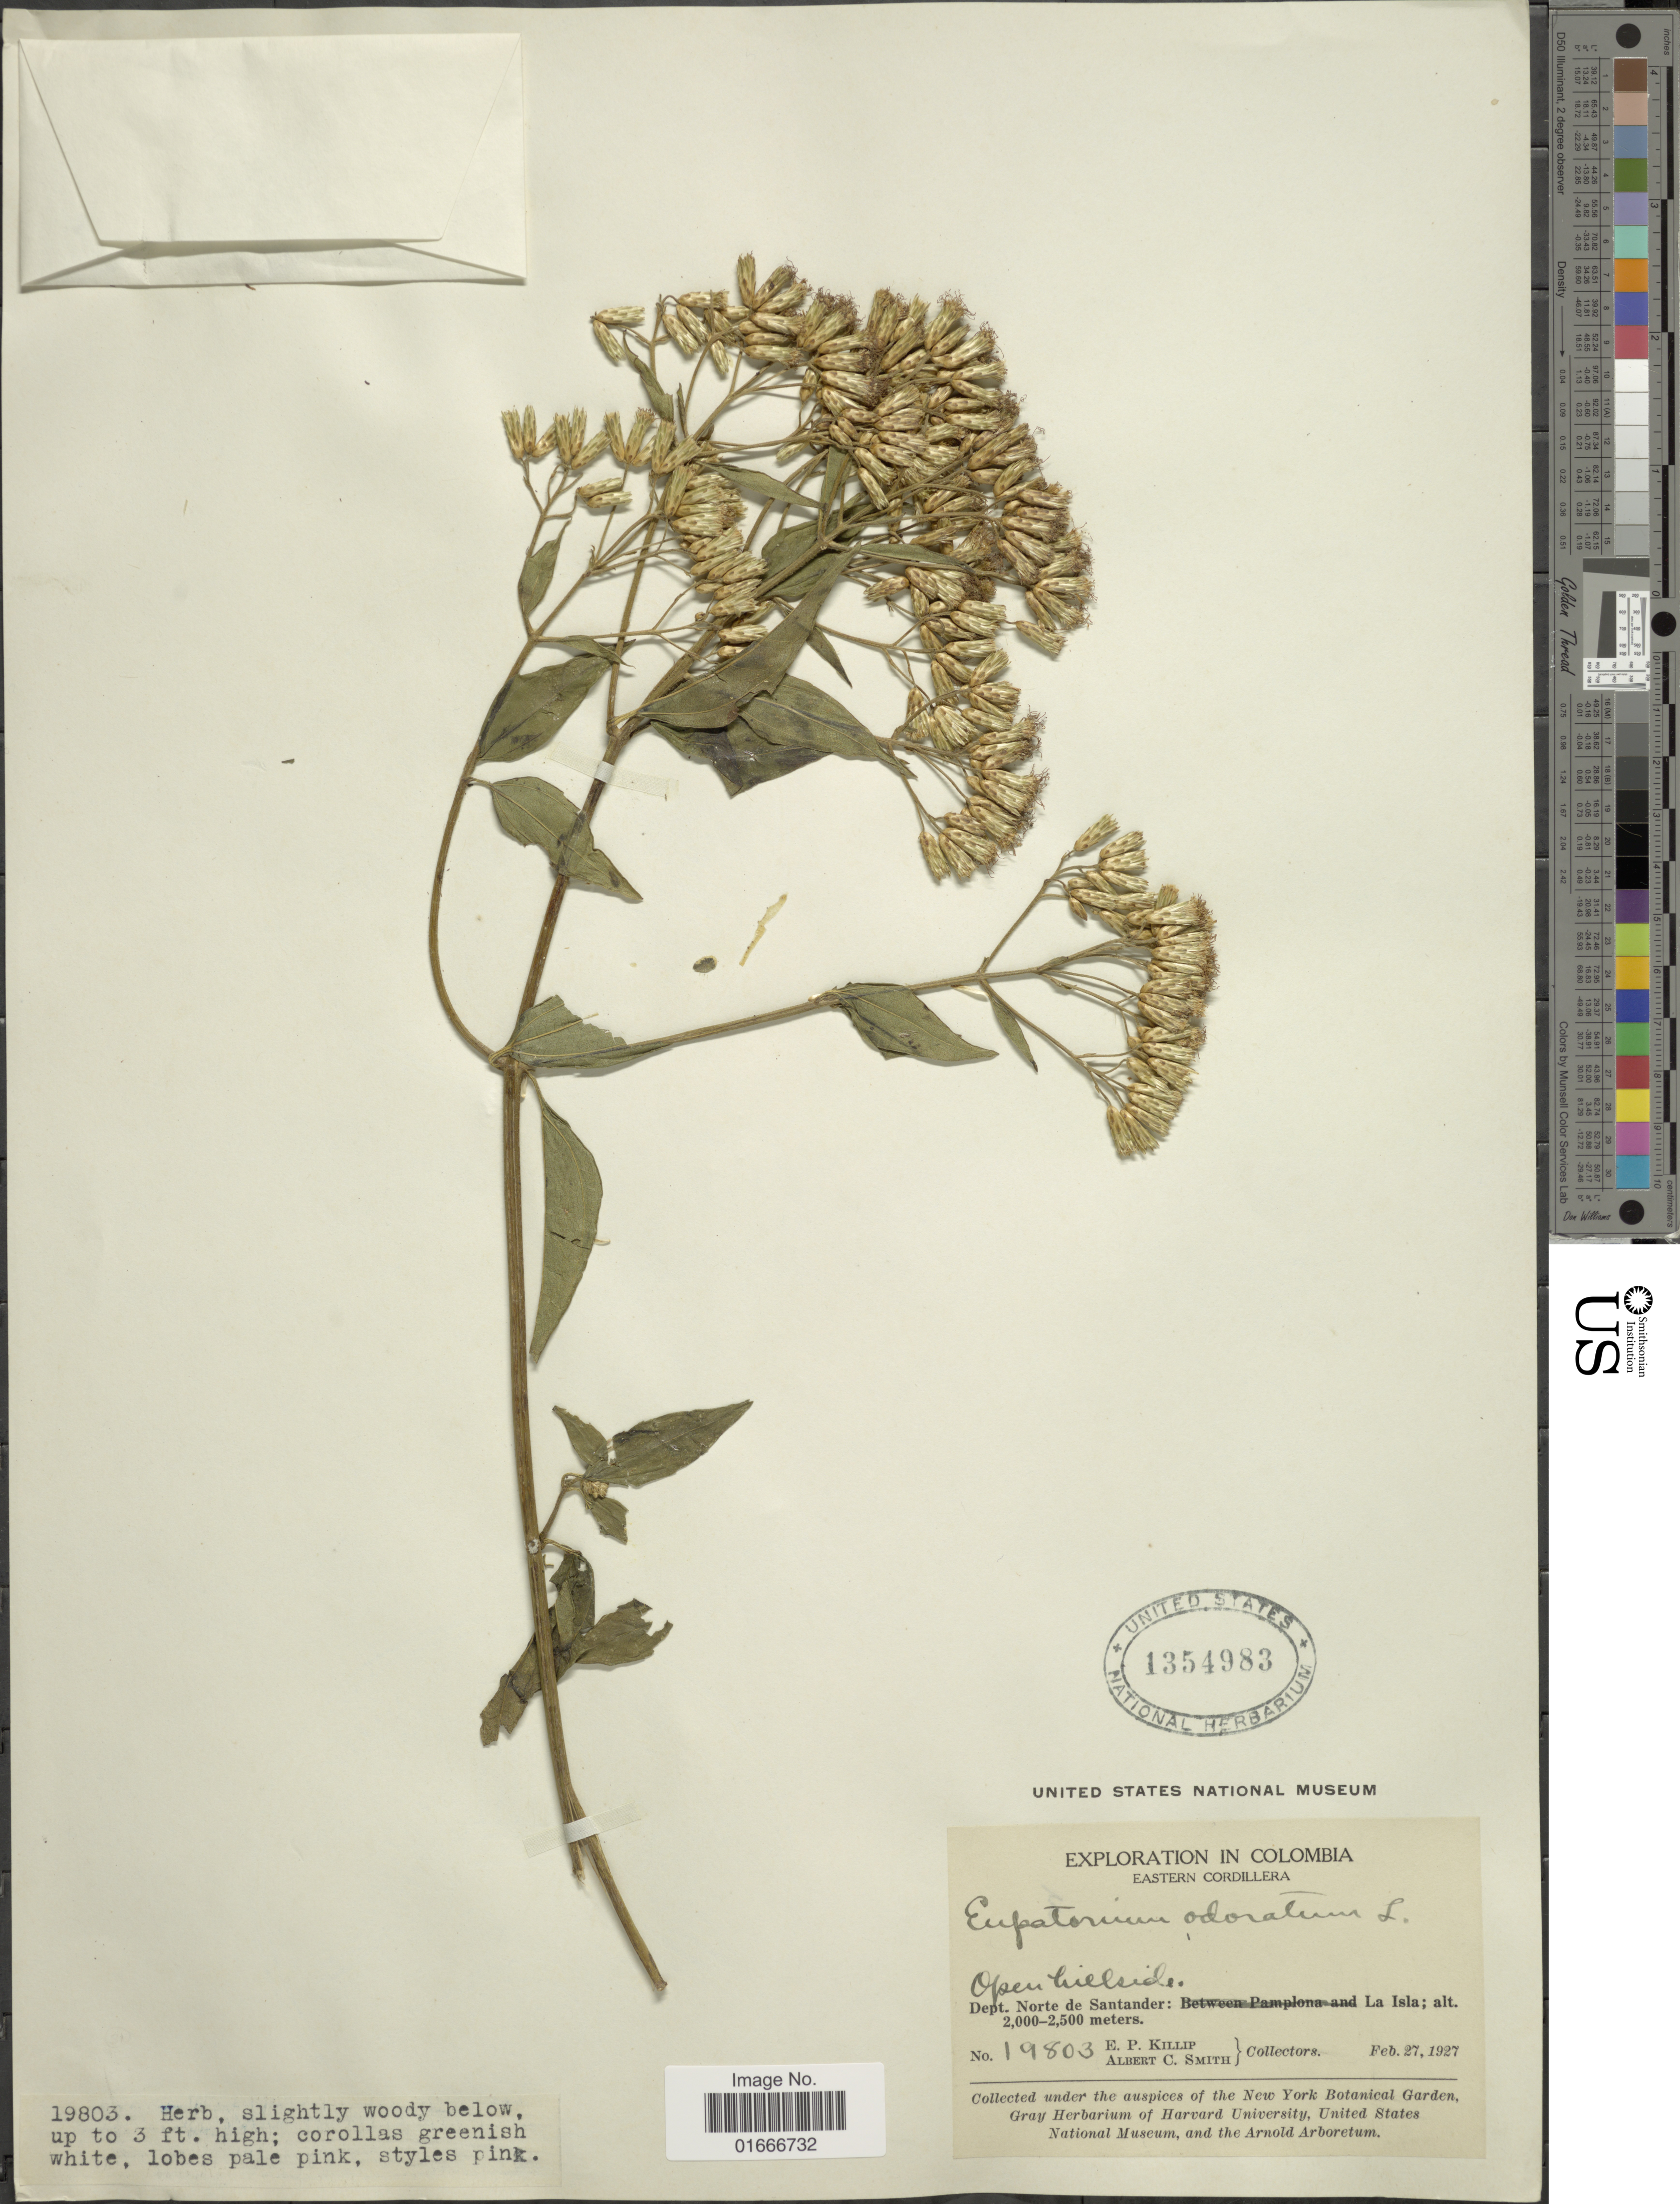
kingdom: Plantae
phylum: Tracheophyta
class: Magnoliopsida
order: Asterales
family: Asteraceae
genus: Chromolaena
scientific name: Chromolaena odorata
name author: (L.) R.M. King & H. Rob.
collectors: E. P. Killip & A. C. Smith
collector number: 19803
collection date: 1927-02-27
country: Colombia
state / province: Norte de Santander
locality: Eastern Cordillera, La Isla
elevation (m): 2000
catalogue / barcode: US 1354983